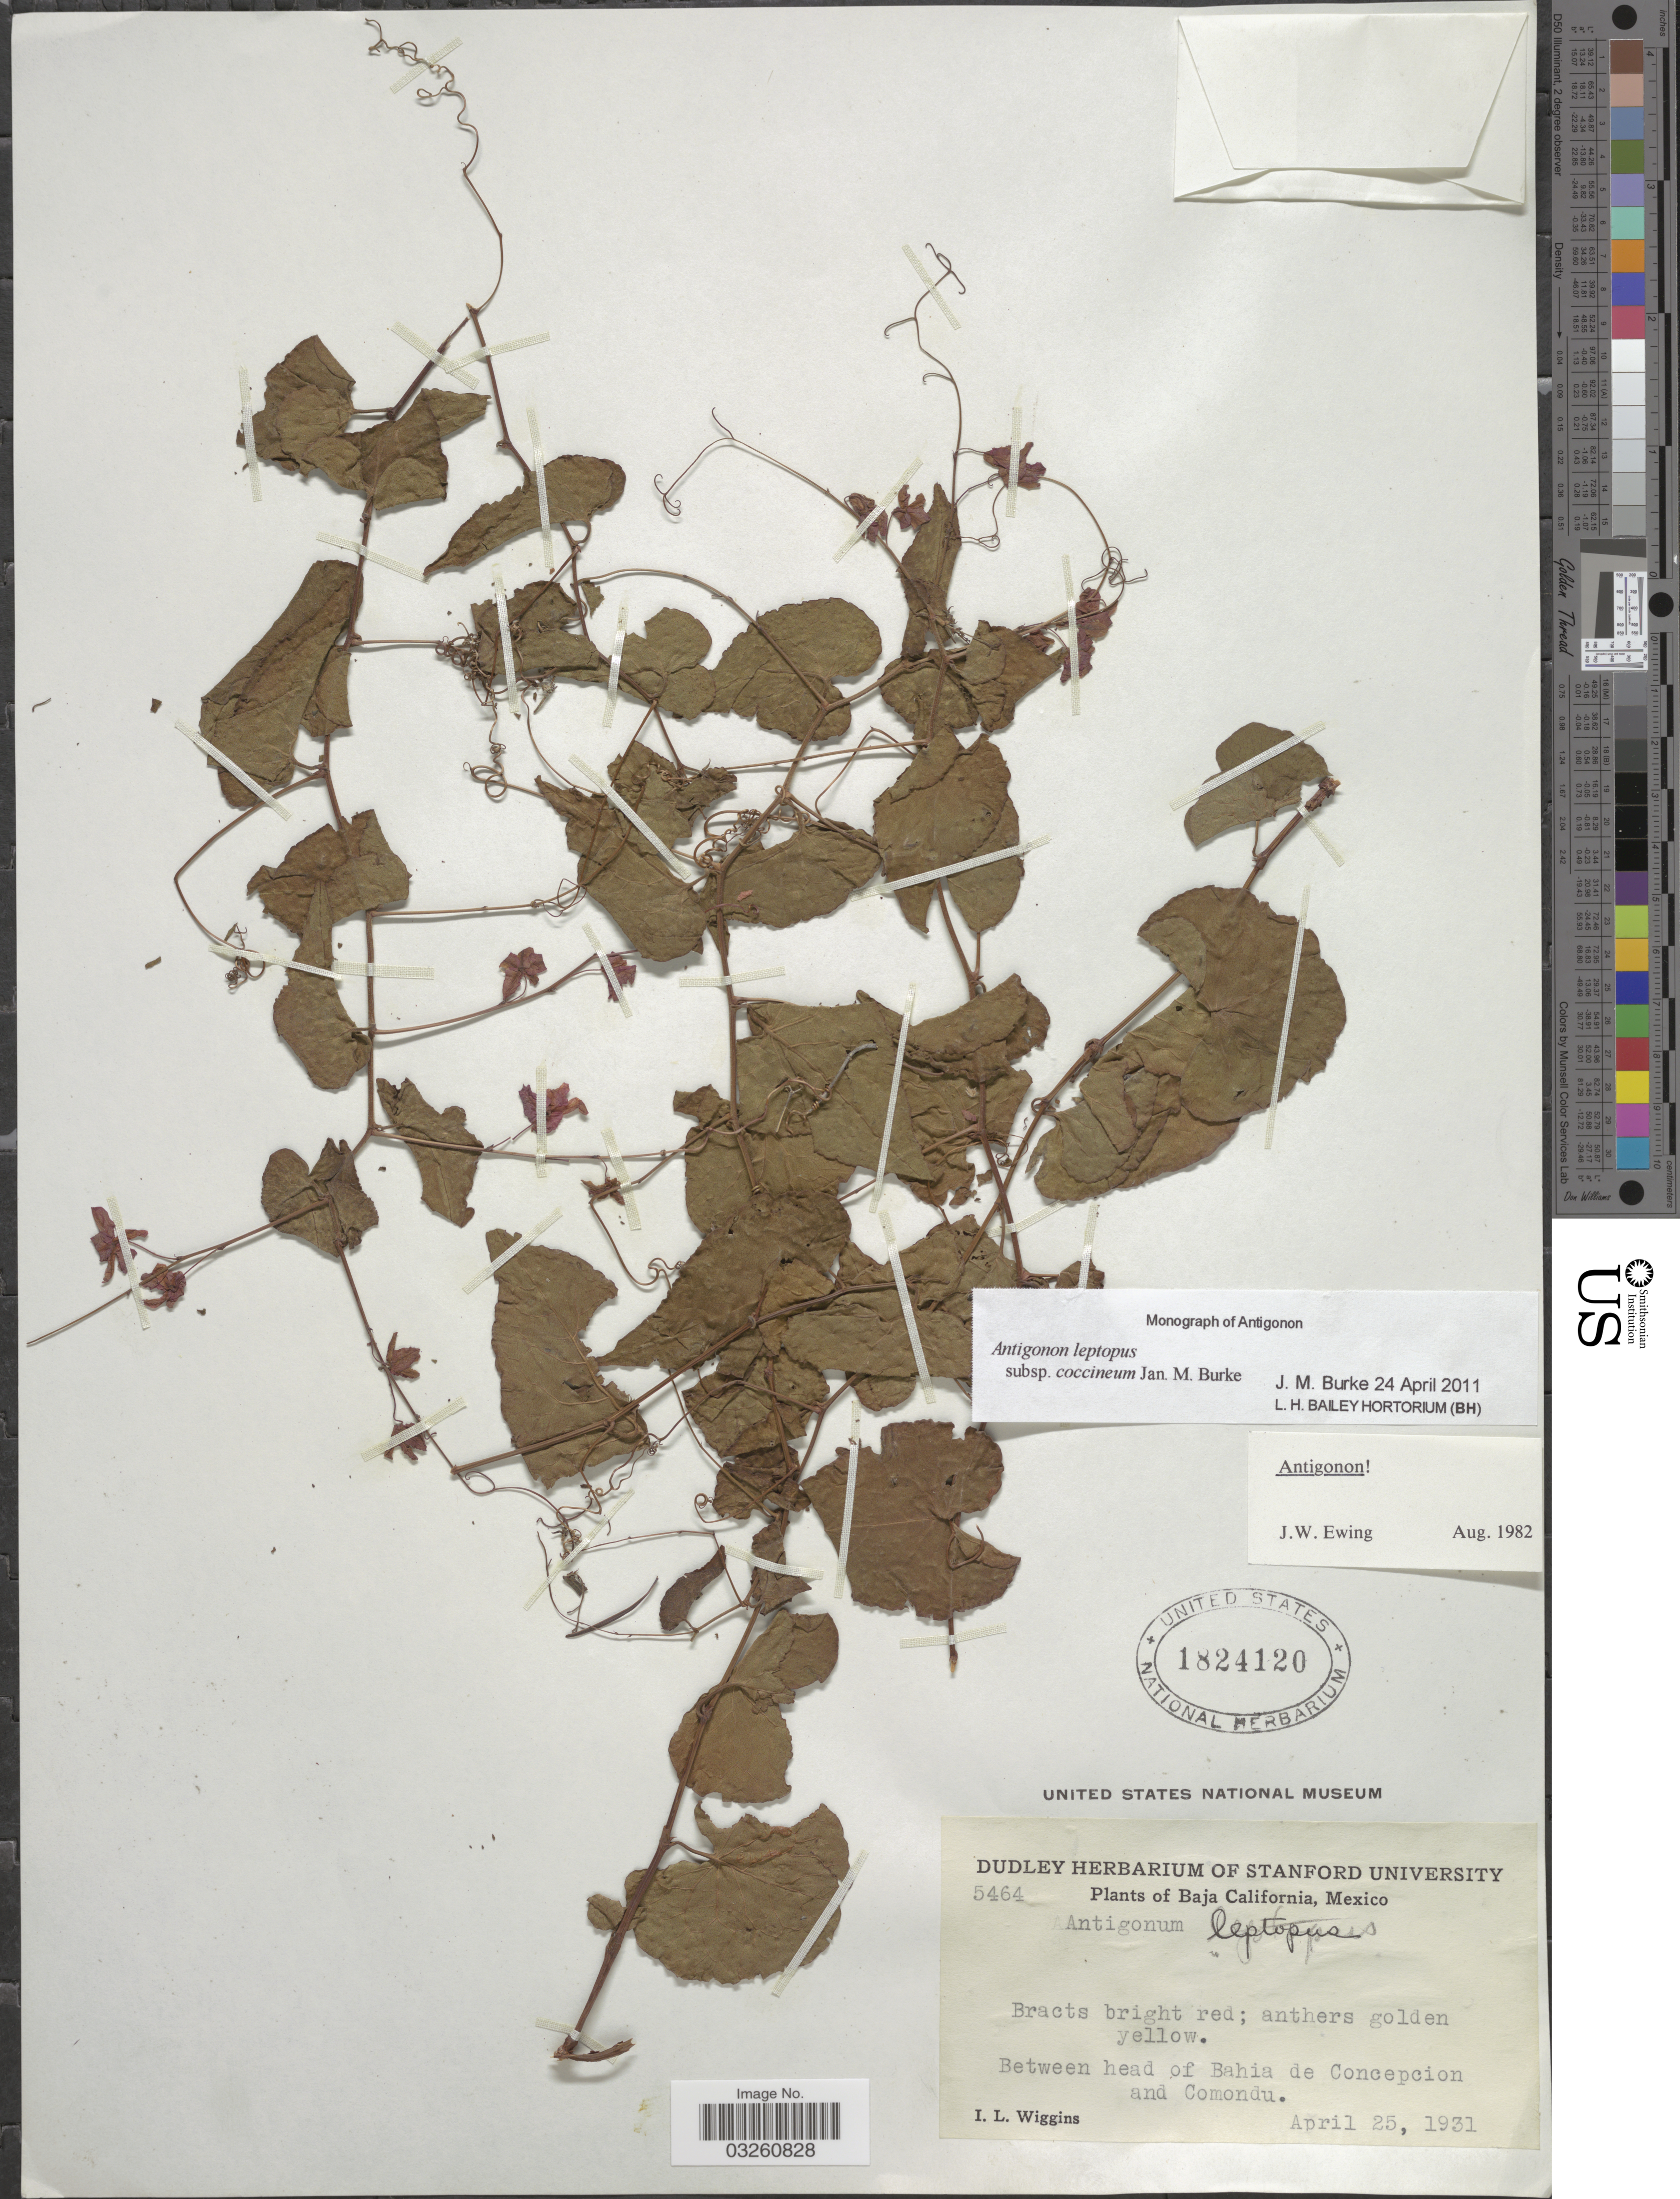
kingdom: Plantae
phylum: Tracheophyta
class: Magnoliopsida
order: Caryophyllales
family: Polygonaceae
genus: Antigonon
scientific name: Antigonon leptopus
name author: Hook. & Arn.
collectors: I. L. Wiggins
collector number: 5464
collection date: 1931-04-25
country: Mexico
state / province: Baja California Sur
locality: Between head of Bahia de Concepcion and Comondu.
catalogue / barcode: US 1824120